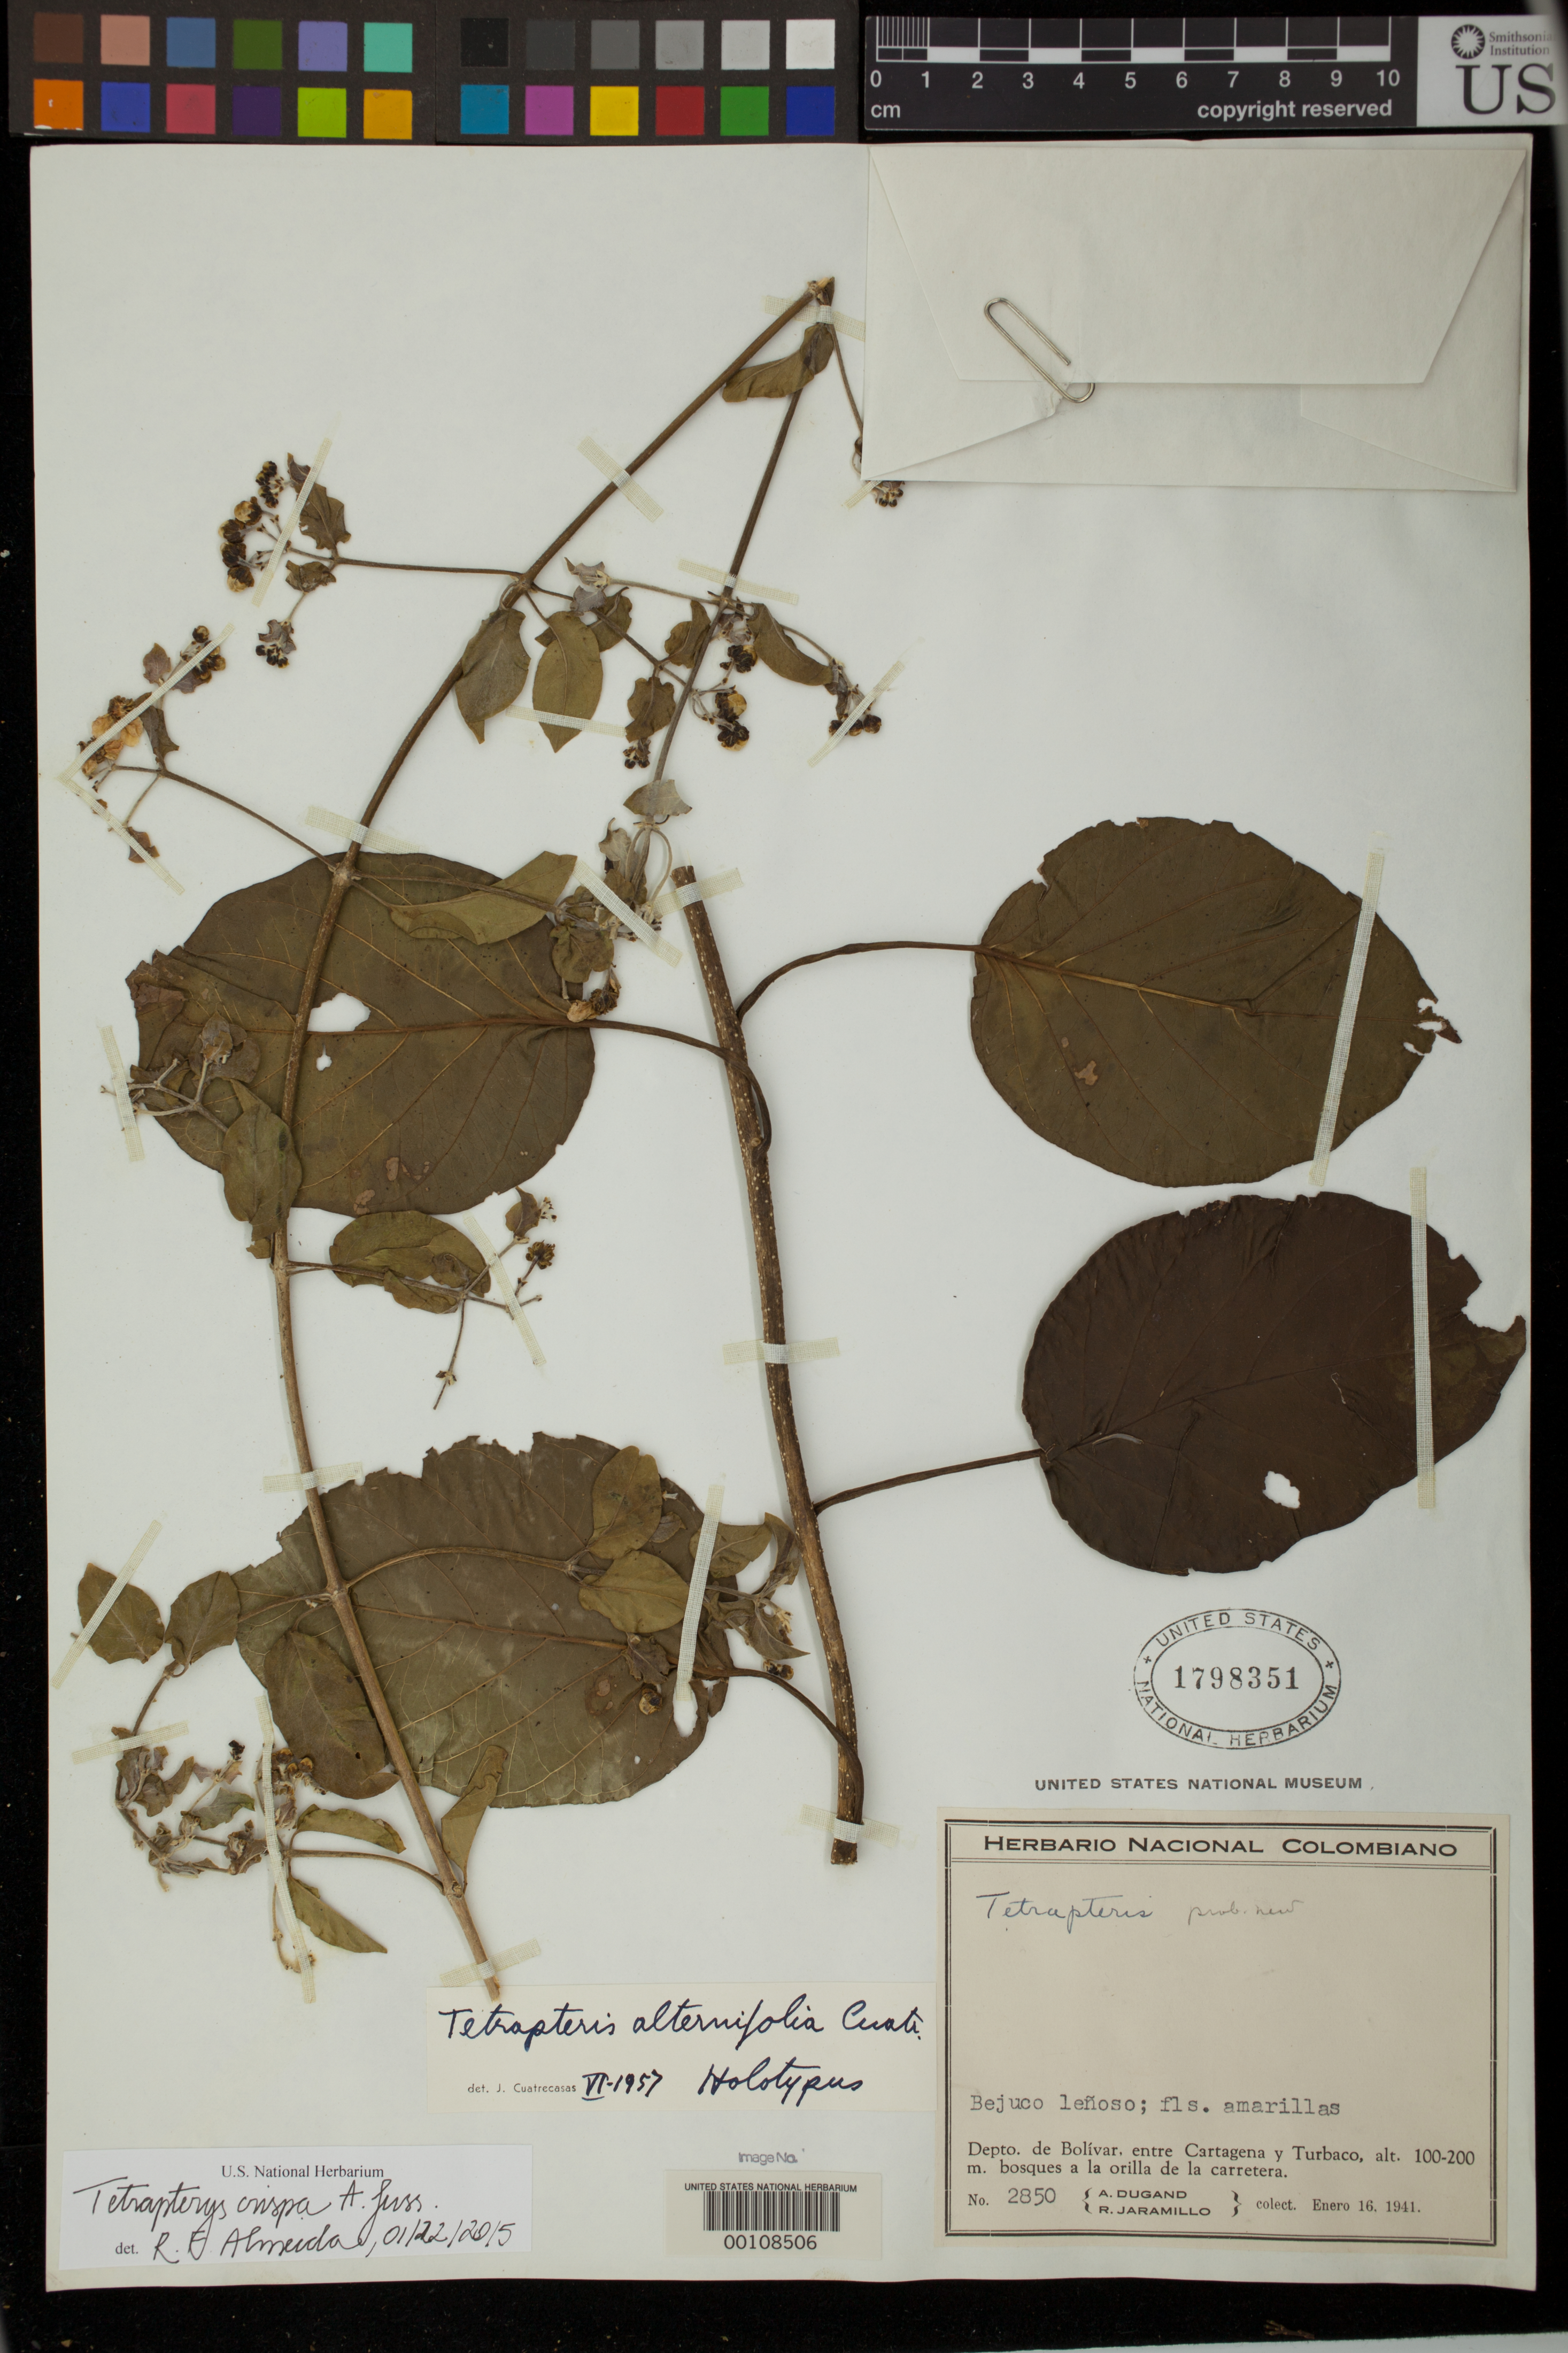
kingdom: Plantae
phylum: Tracheophyta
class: Magnoliopsida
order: Malpighiales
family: Malpighiaceae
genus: Tetrapterys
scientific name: Tetrapterys alternifolia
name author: Cuatrec.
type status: Holotype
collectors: A. Dugand G. & R. Jaramillo M.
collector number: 2850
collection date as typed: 16 Jan 1941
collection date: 1941-01-16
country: Colombia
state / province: Bolívar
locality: Cartagena and Turbaco.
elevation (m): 100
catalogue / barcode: US 1798351